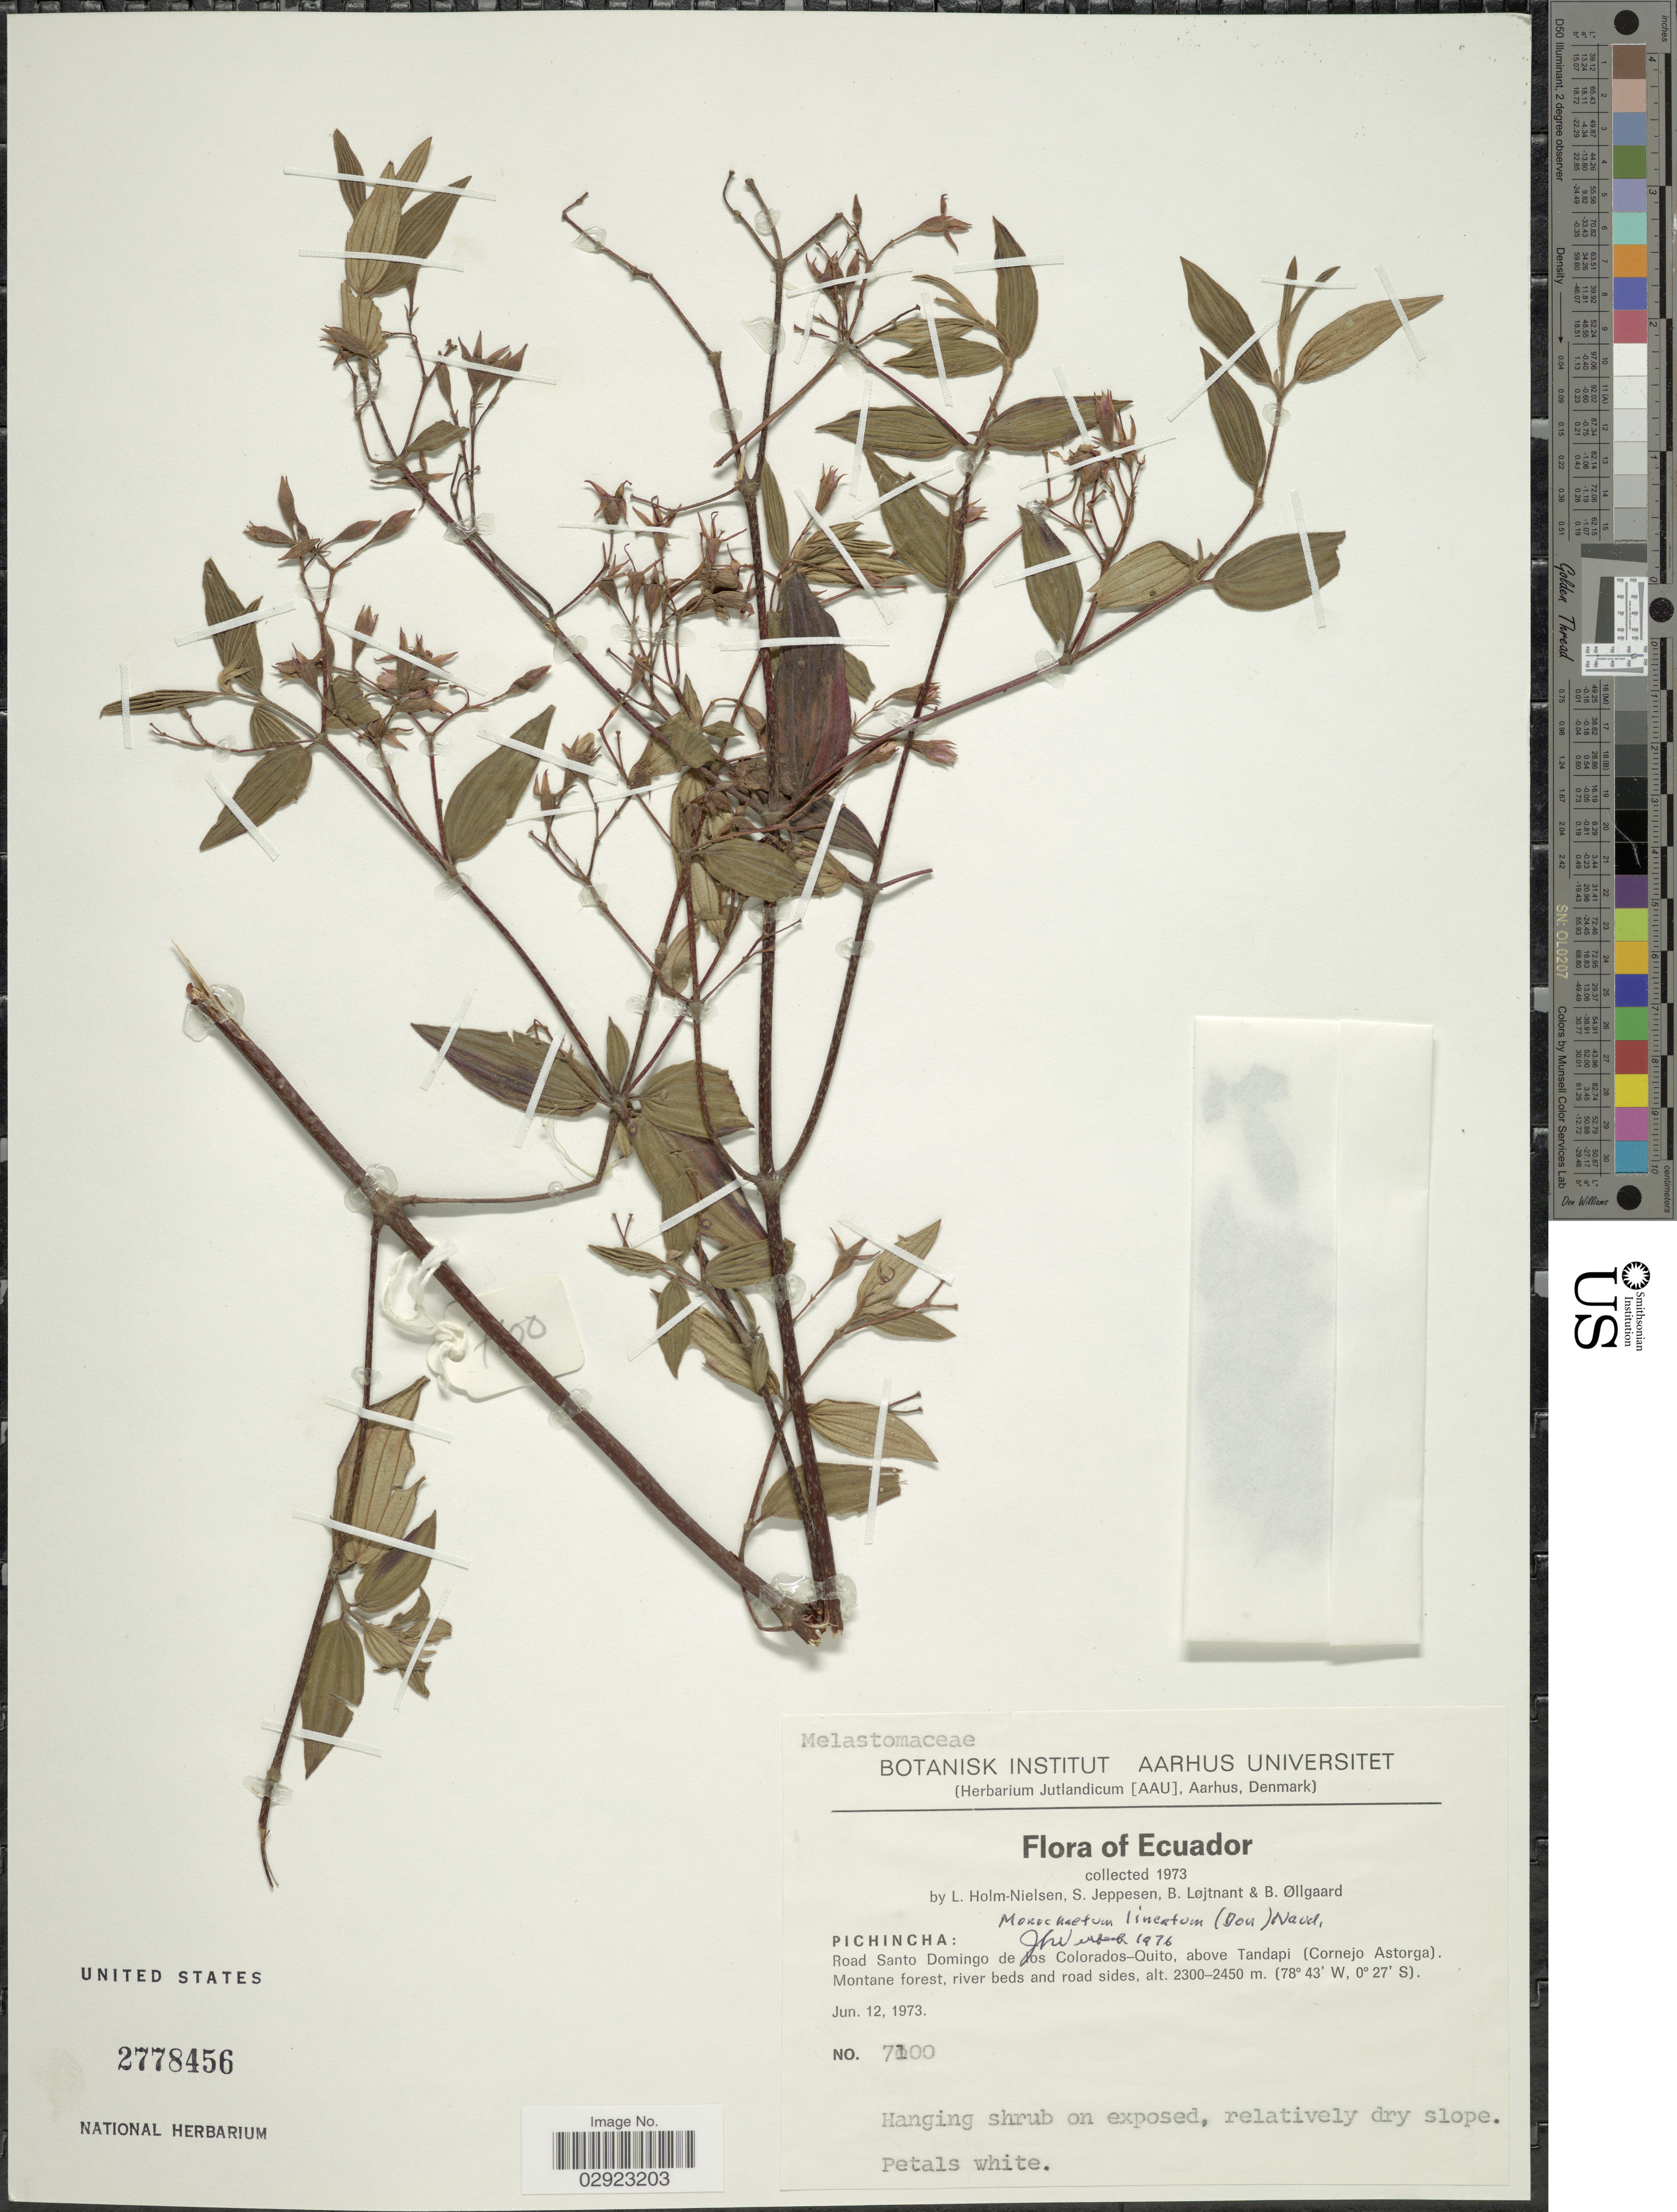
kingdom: Plantae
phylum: Tracheophyta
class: Magnoliopsida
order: Myrtales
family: Melastomataceae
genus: Monochaetum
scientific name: Monochaetum lineatum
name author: (D. Don) Naudin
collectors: L. Holm-Nielsen, S. Jeppesen, B. Löjtnant & B. Øllgaard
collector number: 7100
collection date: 1973-06-12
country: Ecuador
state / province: Pichincha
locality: Road Santo Domingo de los Colorados-Quito, above Tandapi (Cornejo Astorga).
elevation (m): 2300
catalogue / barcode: US 2778456